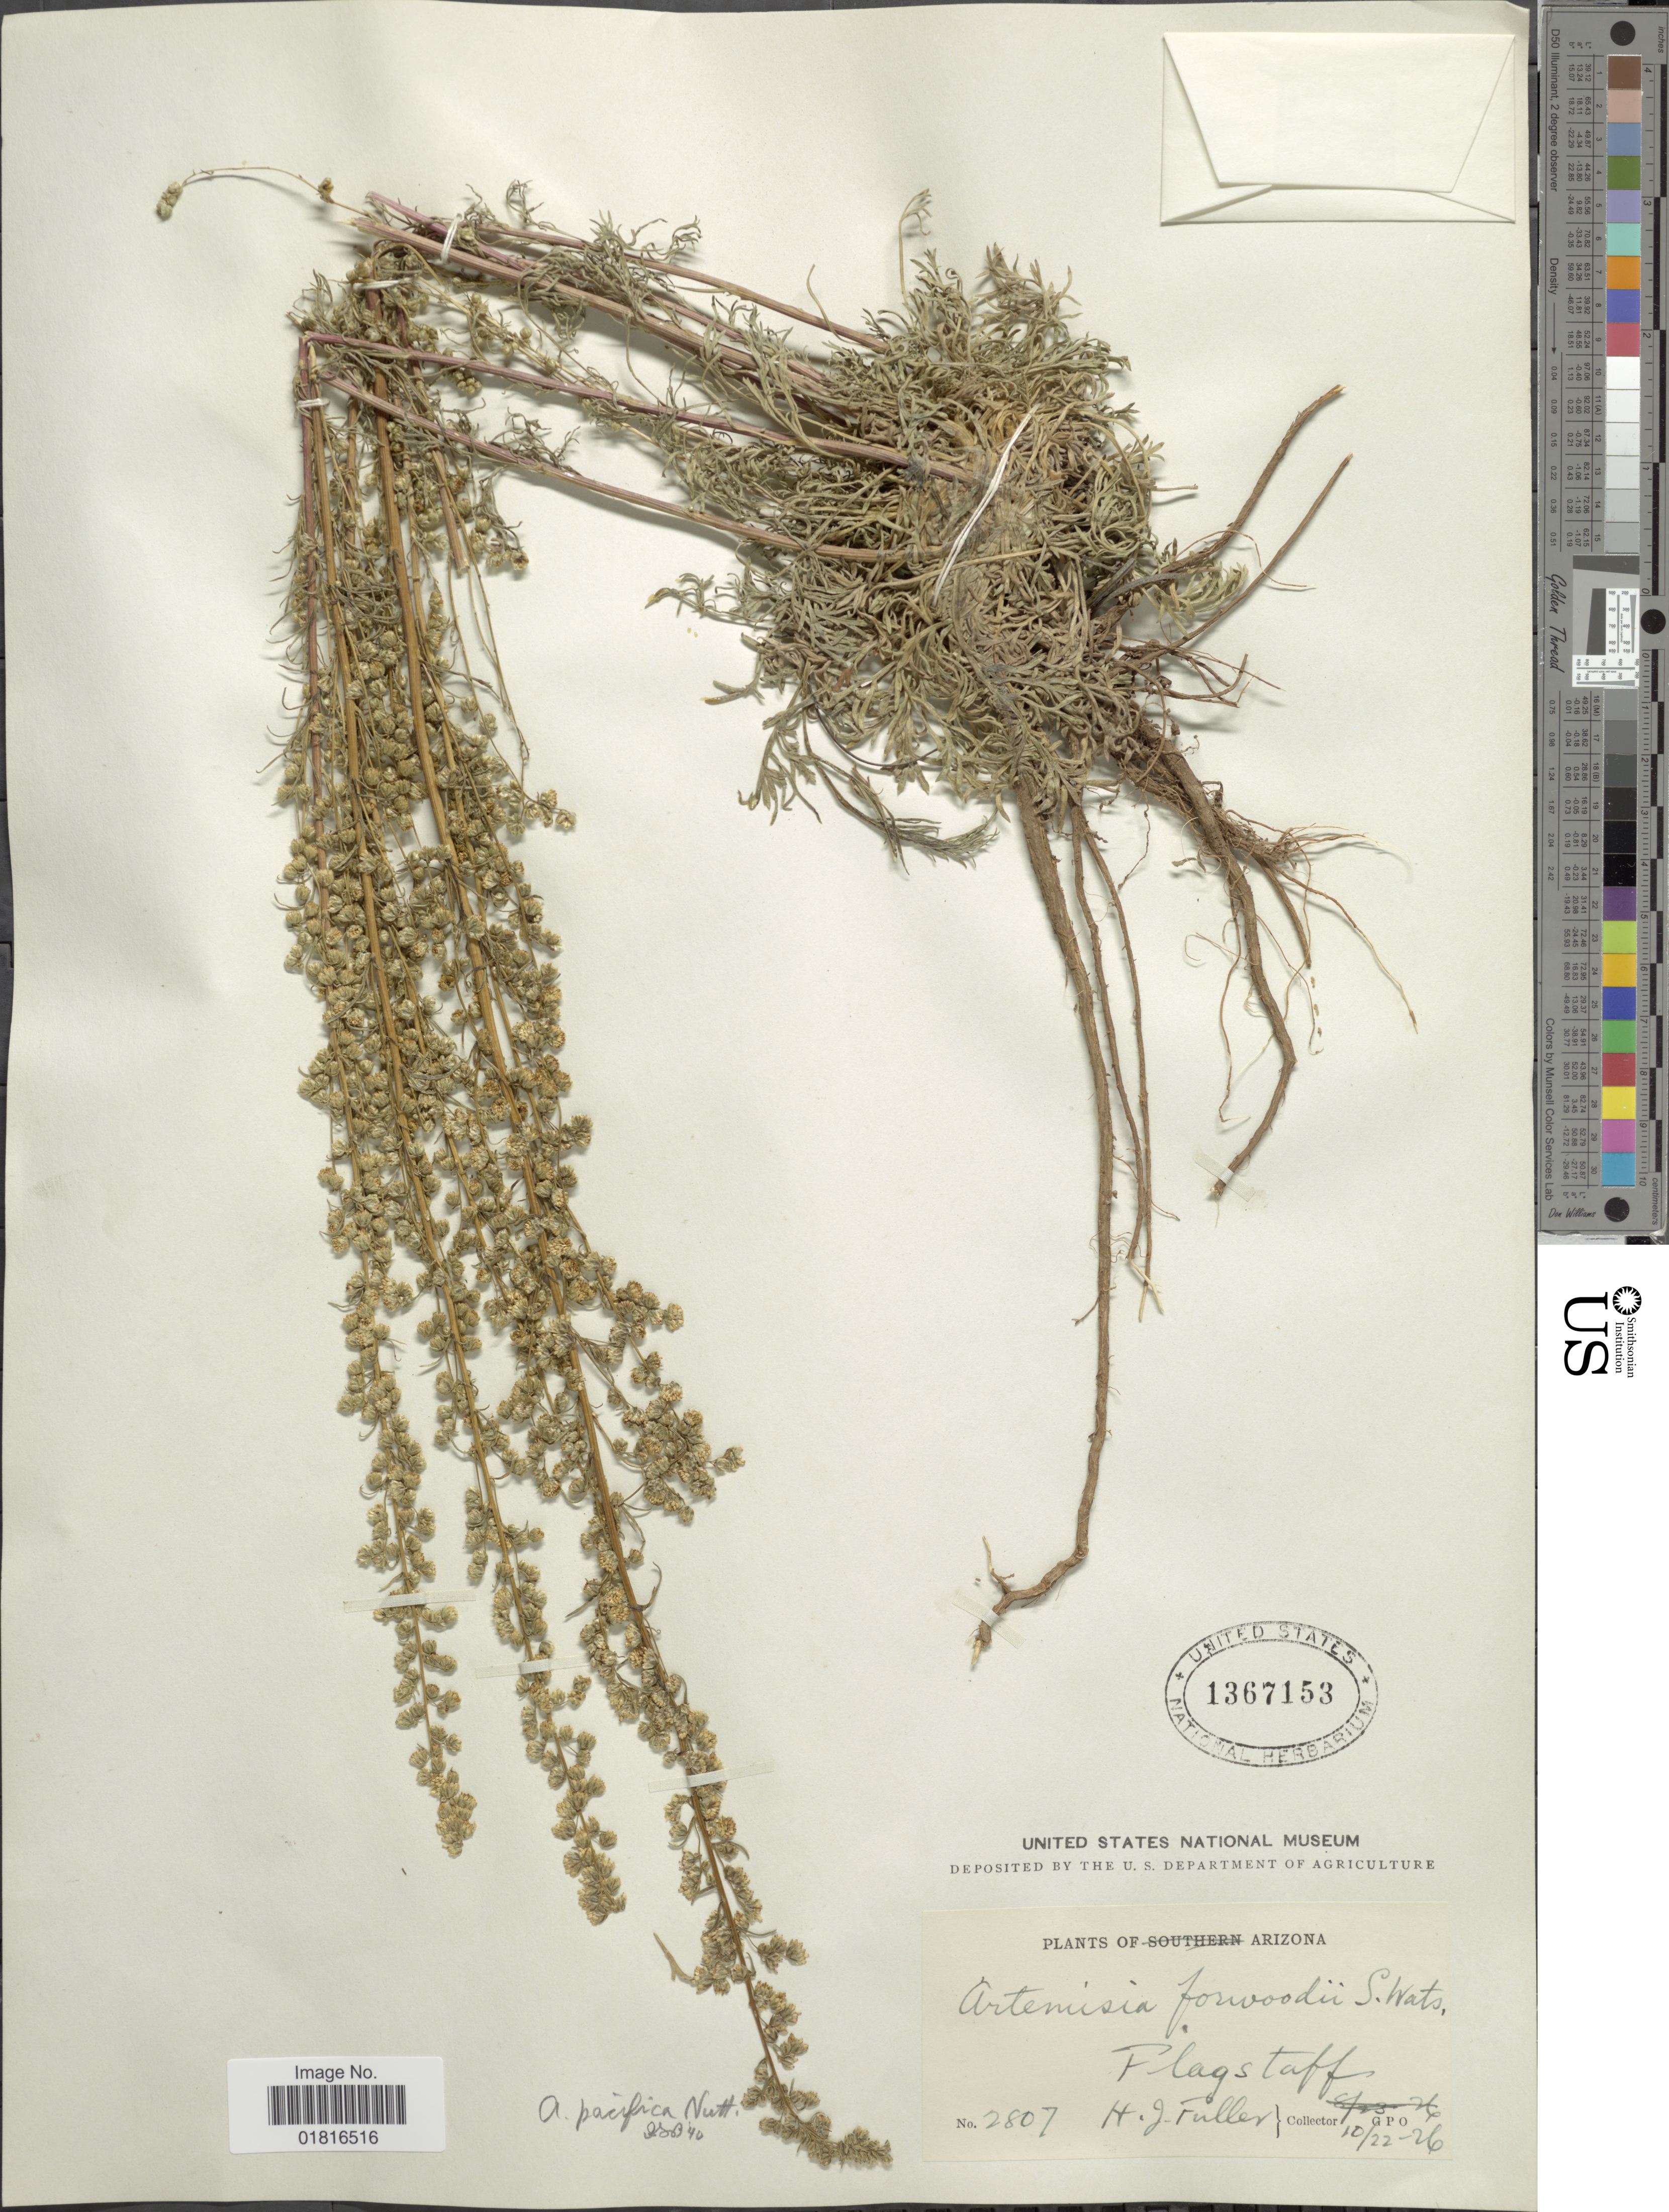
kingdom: Plantae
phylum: Tracheophyta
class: Magnoliopsida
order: Asterales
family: Asteraceae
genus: Artemisia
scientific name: Artemisia pacifica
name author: Nutt.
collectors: H. Fuller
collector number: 2807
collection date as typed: Transcribed d/m/y: 22/10/26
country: United States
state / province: Arizona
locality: Flagstaff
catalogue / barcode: US 1367153